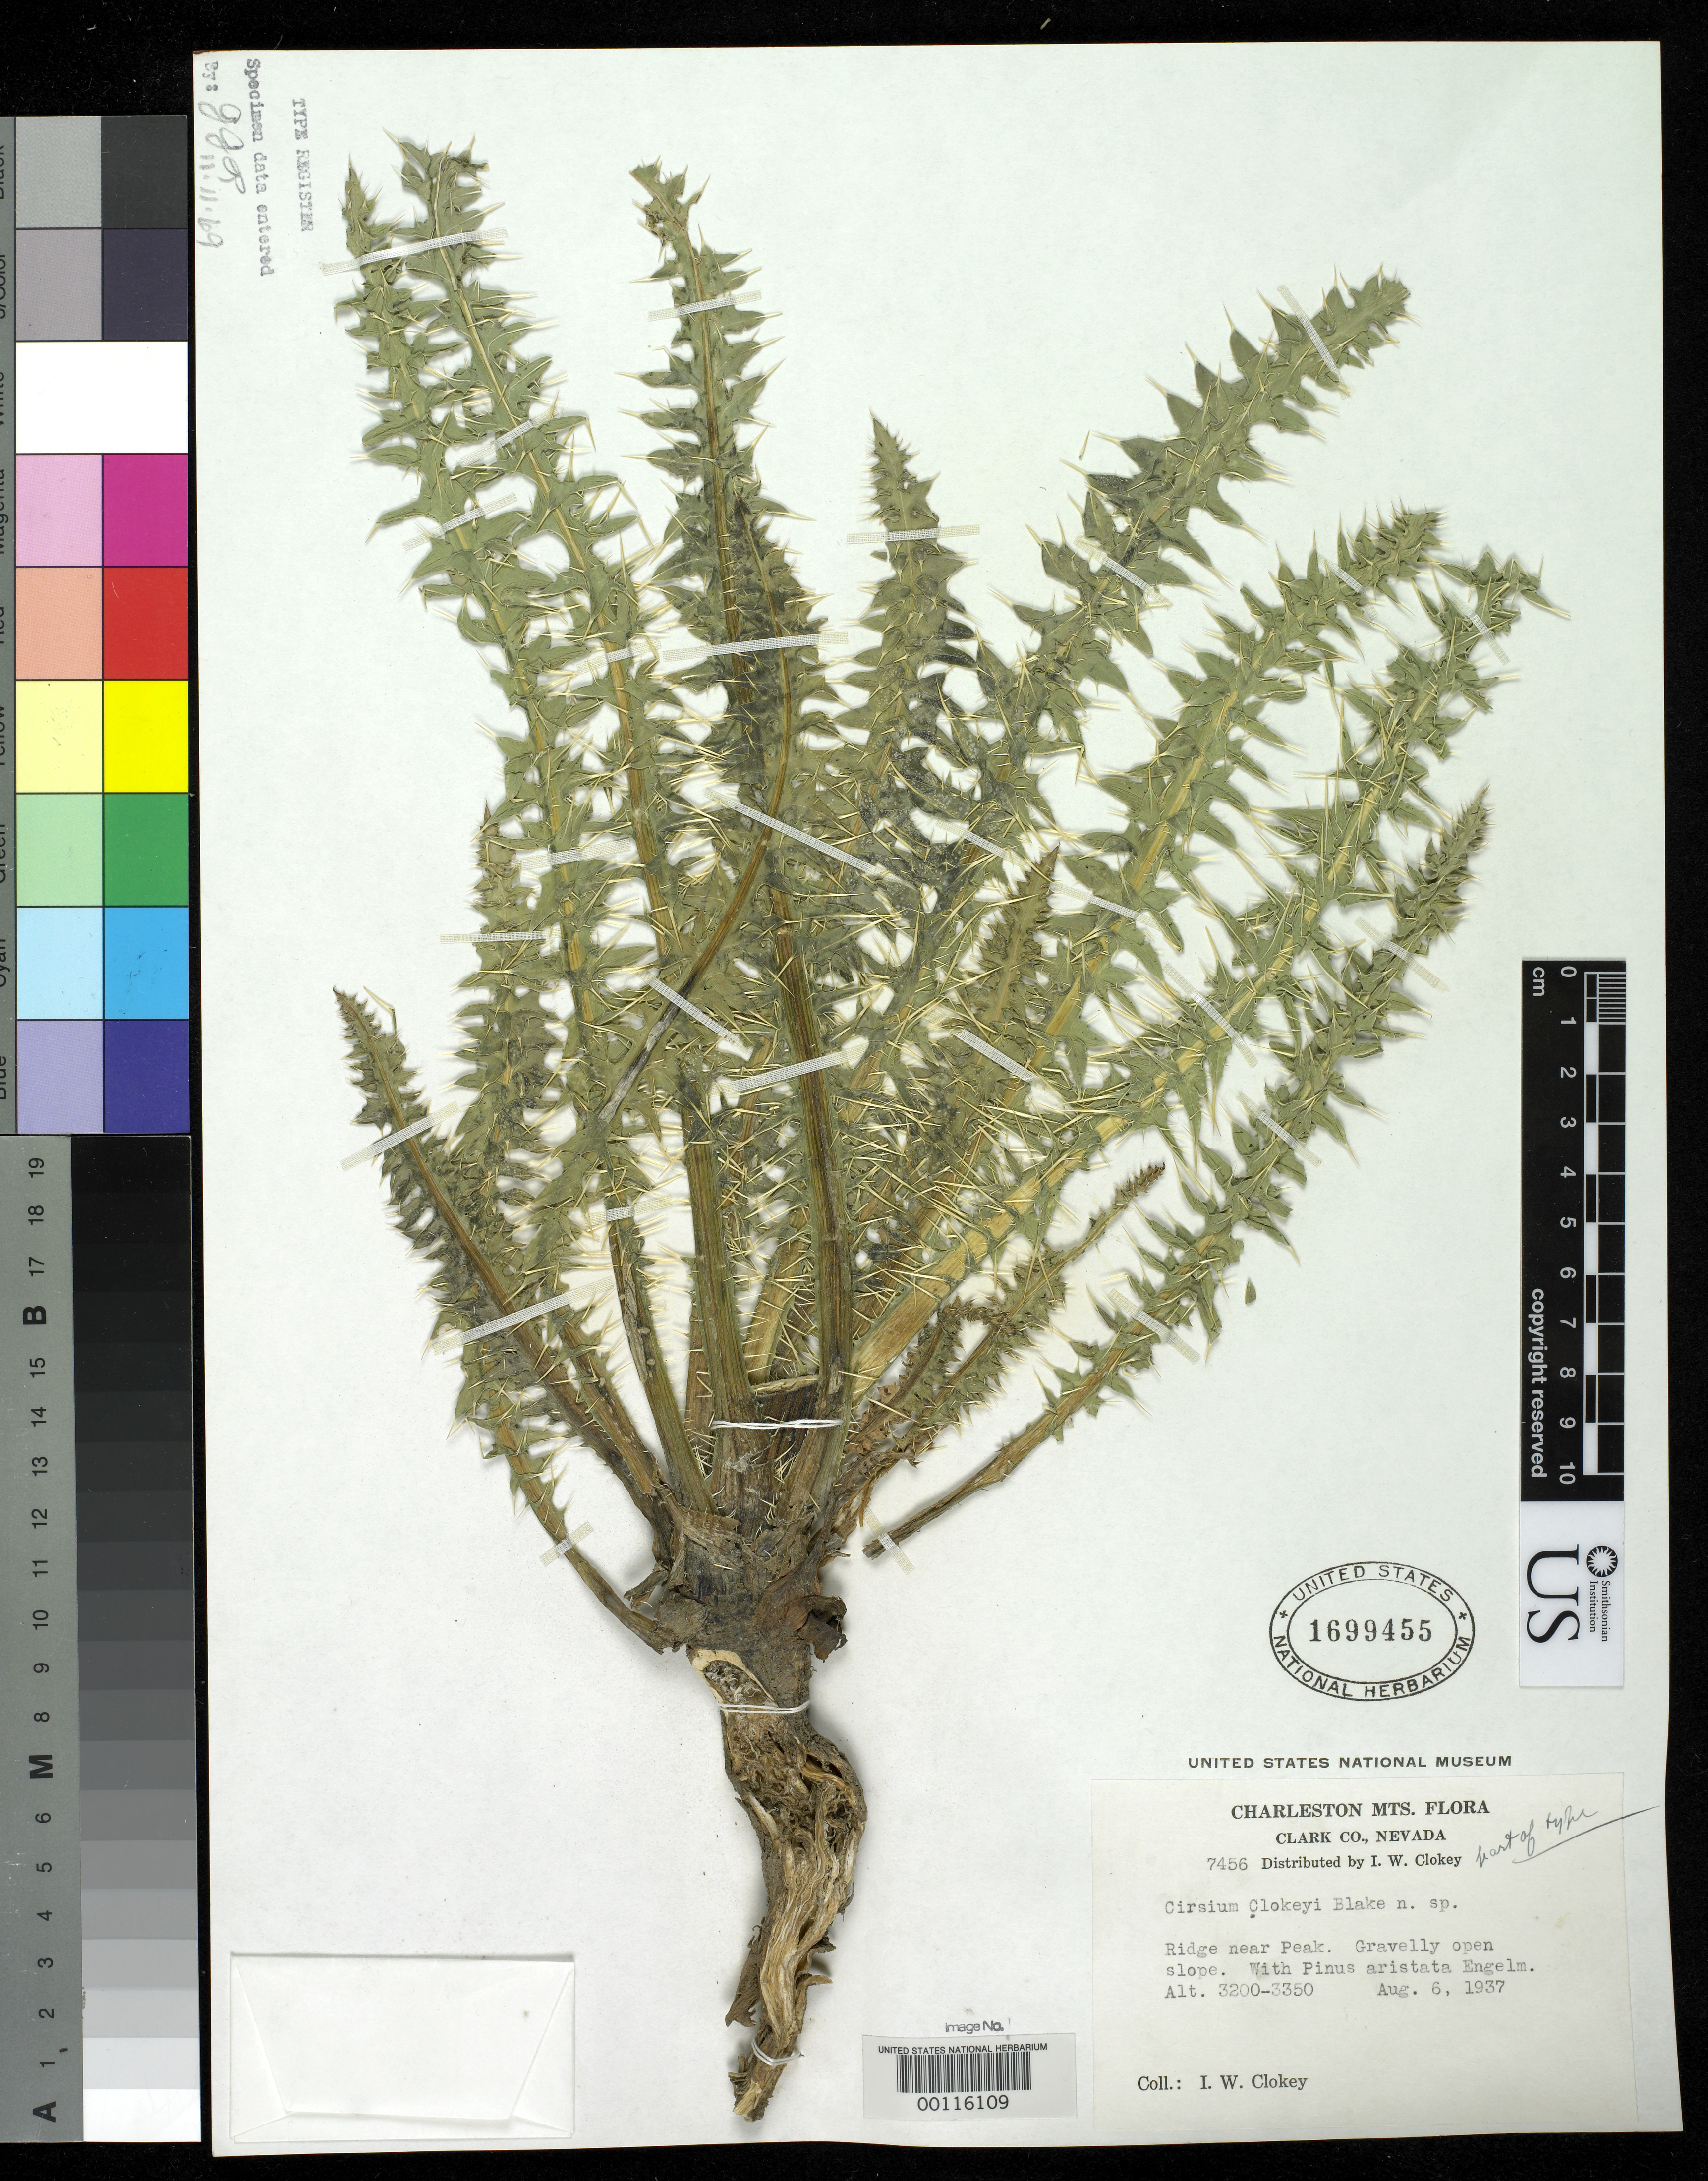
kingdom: Plantae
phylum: Tracheophyta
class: Magnoliopsida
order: Asterales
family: Asteraceae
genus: Cirsium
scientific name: Cirsium clokeyi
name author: S.F. Blake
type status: Holotype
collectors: I. W. Clokey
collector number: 7456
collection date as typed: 06 Aug 1937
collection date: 1937-08-06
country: United States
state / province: Nevada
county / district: Clark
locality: Ridge near Charleston Peak, Charleston Mountains.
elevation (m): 3200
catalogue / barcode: US 1699455